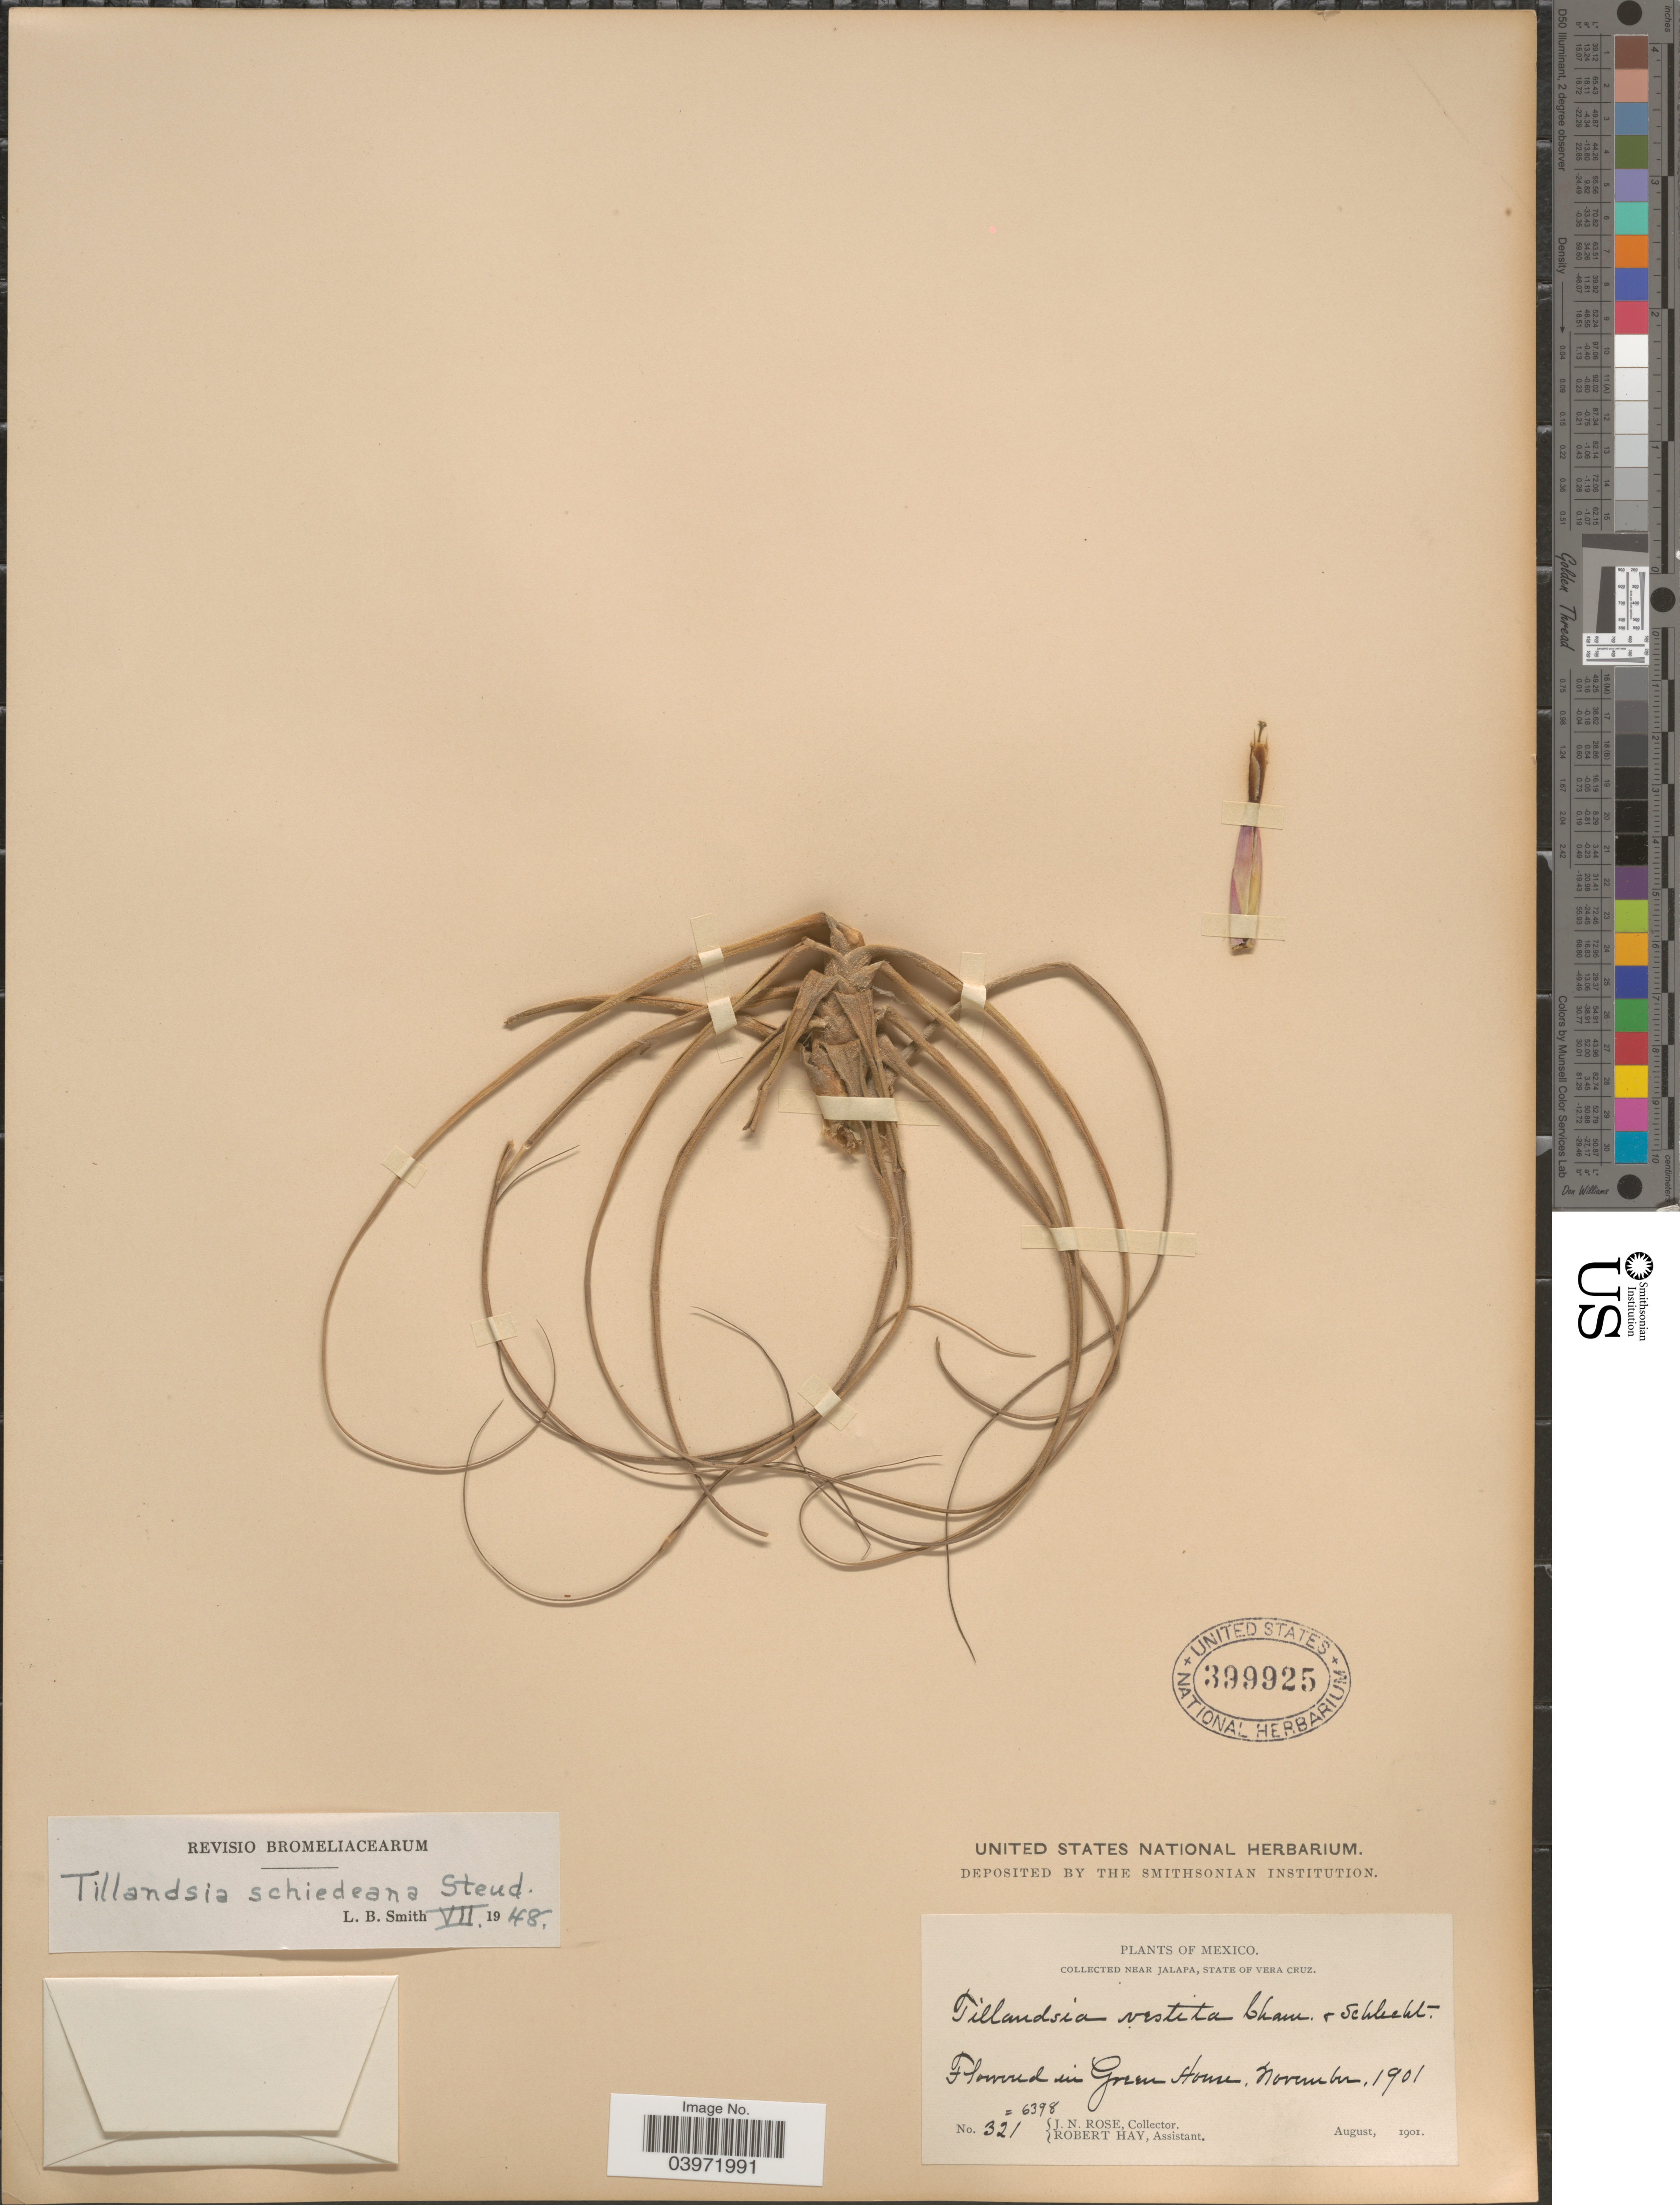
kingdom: Plantae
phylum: Tracheophyta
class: Liliopsida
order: Poales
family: Bromeliaceae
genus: Tillandsia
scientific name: Tillandsia schiedeana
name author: Steud.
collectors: J. N. Rose & R. Hay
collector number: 321=6398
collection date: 1901-08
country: Mexico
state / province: Veracruz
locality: Near Jalapa, State of Vera Cruz.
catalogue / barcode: US 399925